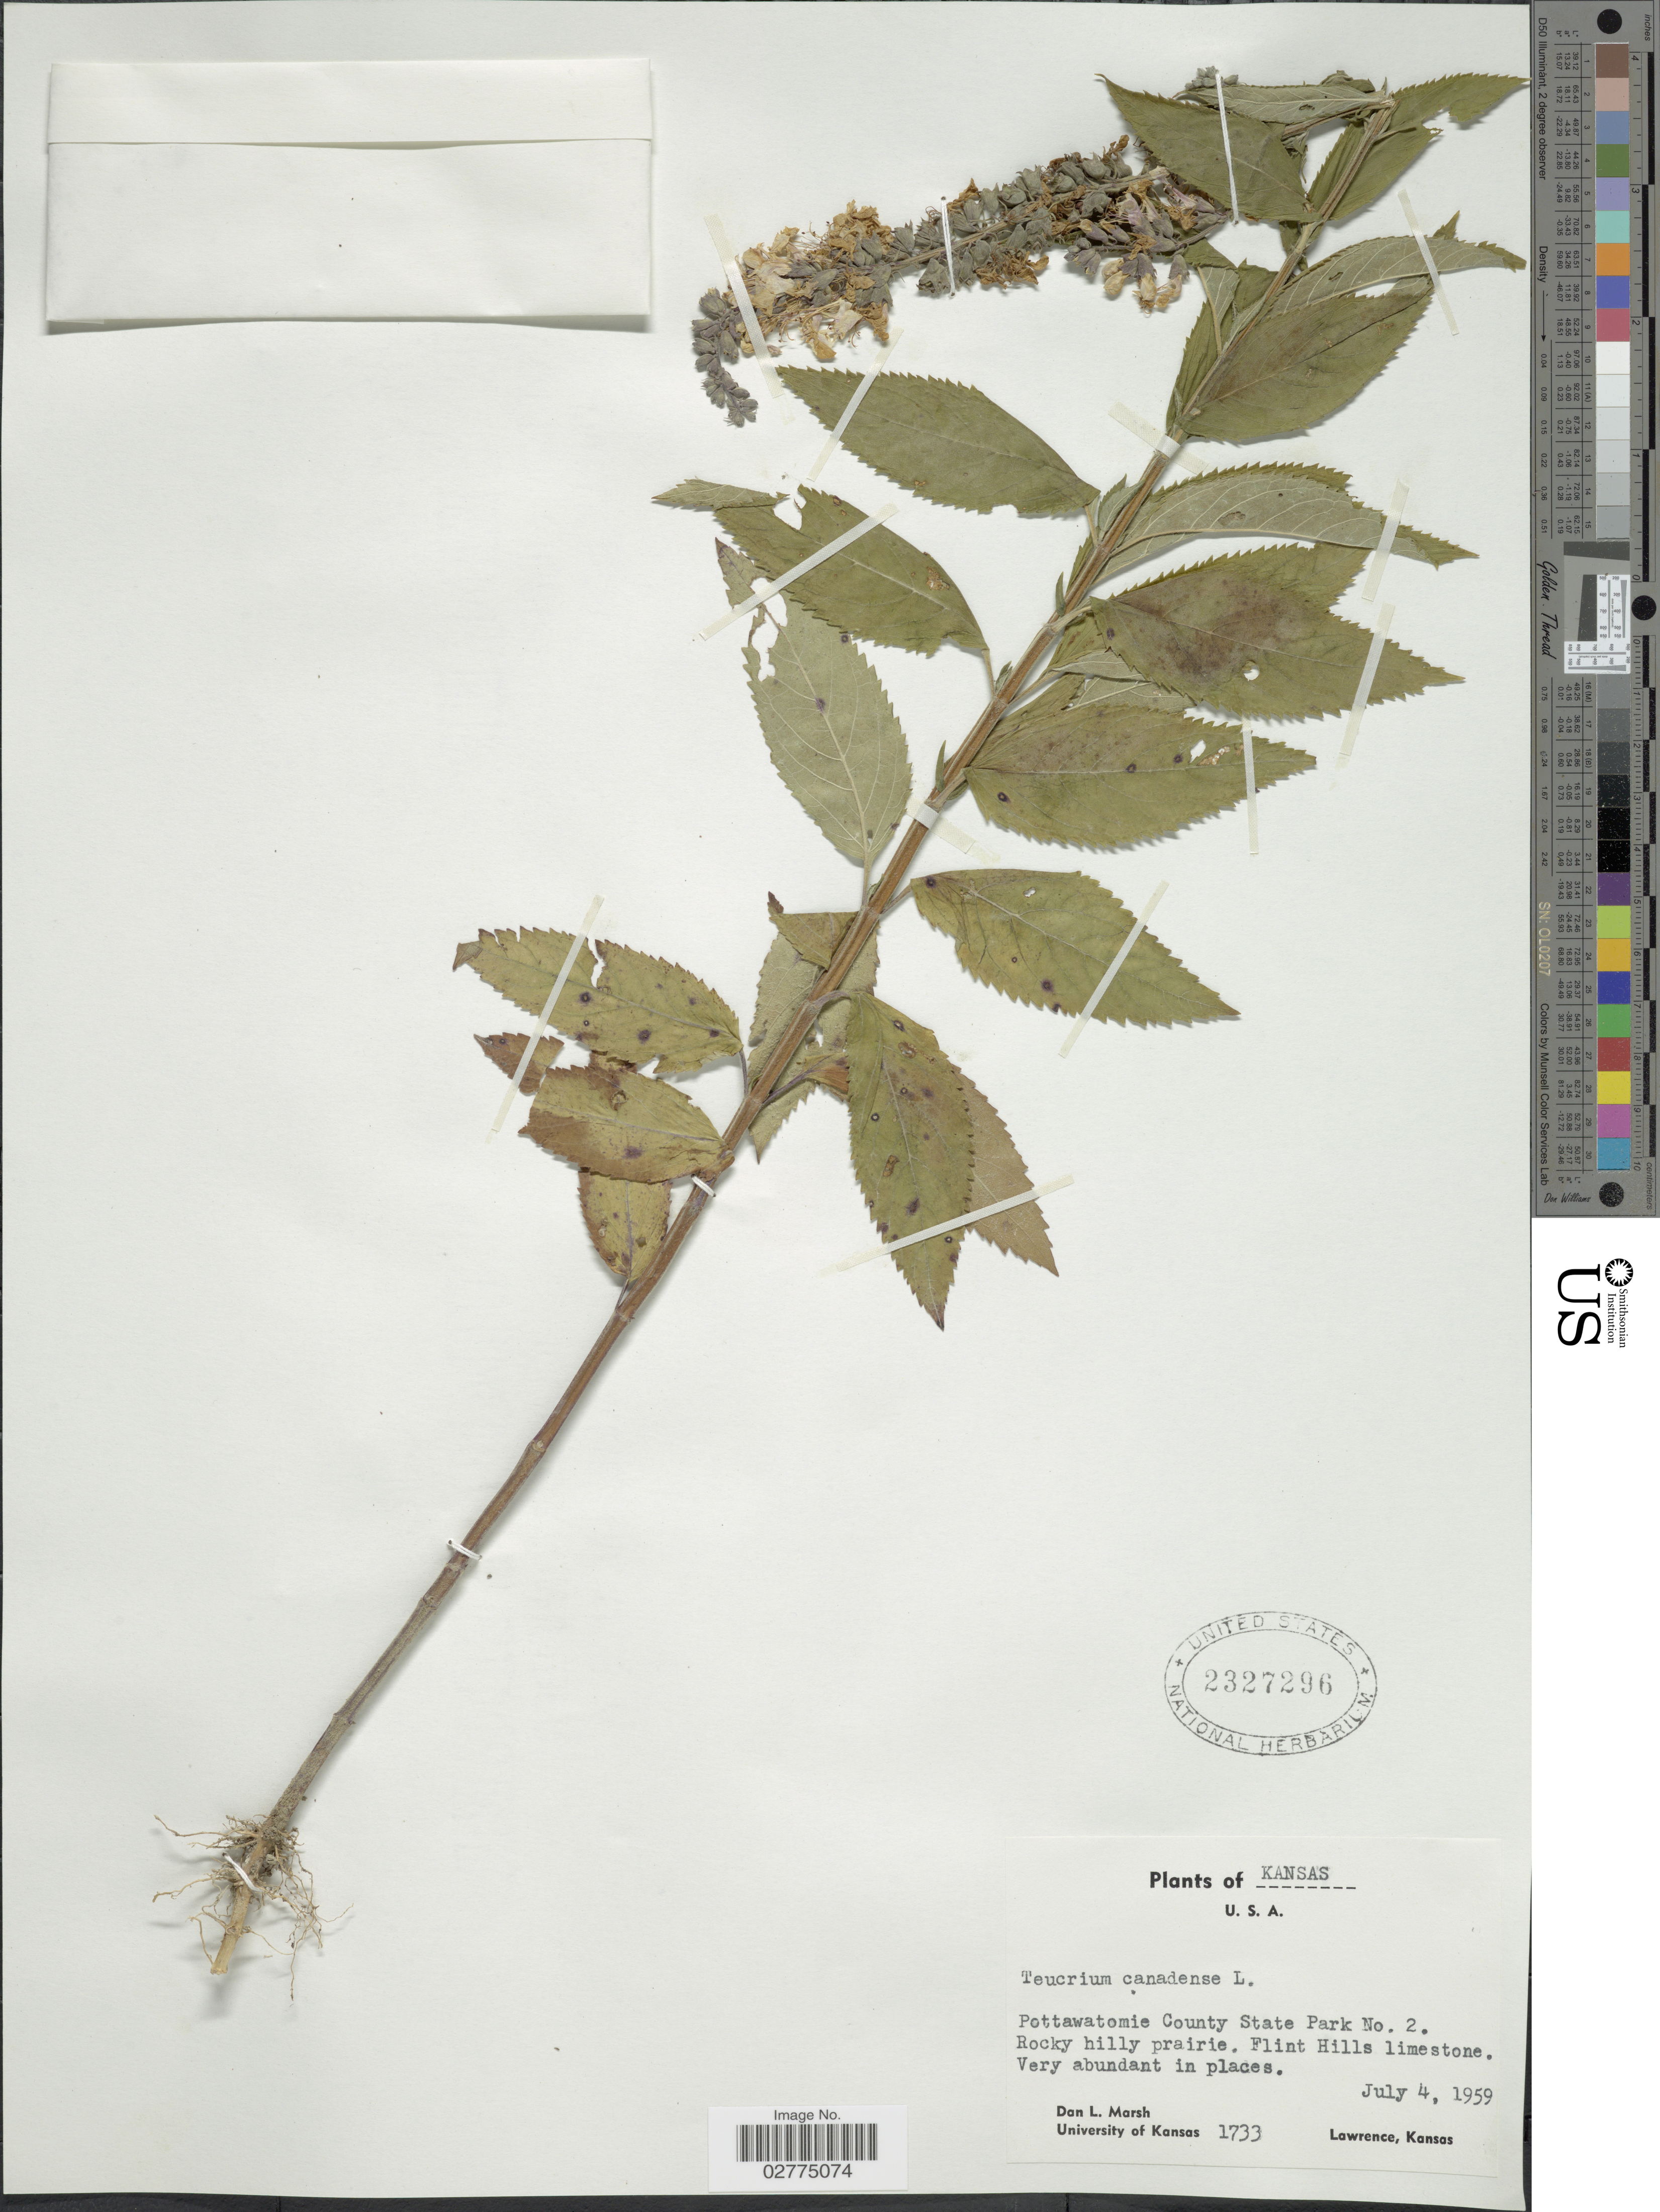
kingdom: Plantae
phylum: Tracheophyta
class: Magnoliopsida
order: Lamiales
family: Lamiaceae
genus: Teucrium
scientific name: Teucrium canadense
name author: L.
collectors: D. L. Marsh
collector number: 1733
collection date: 1959-07-04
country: United States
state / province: Kansas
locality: Pottawatomie County State Park No. 2. Rocky hilly prairie, Flint Hills limestone.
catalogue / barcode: US 2327296